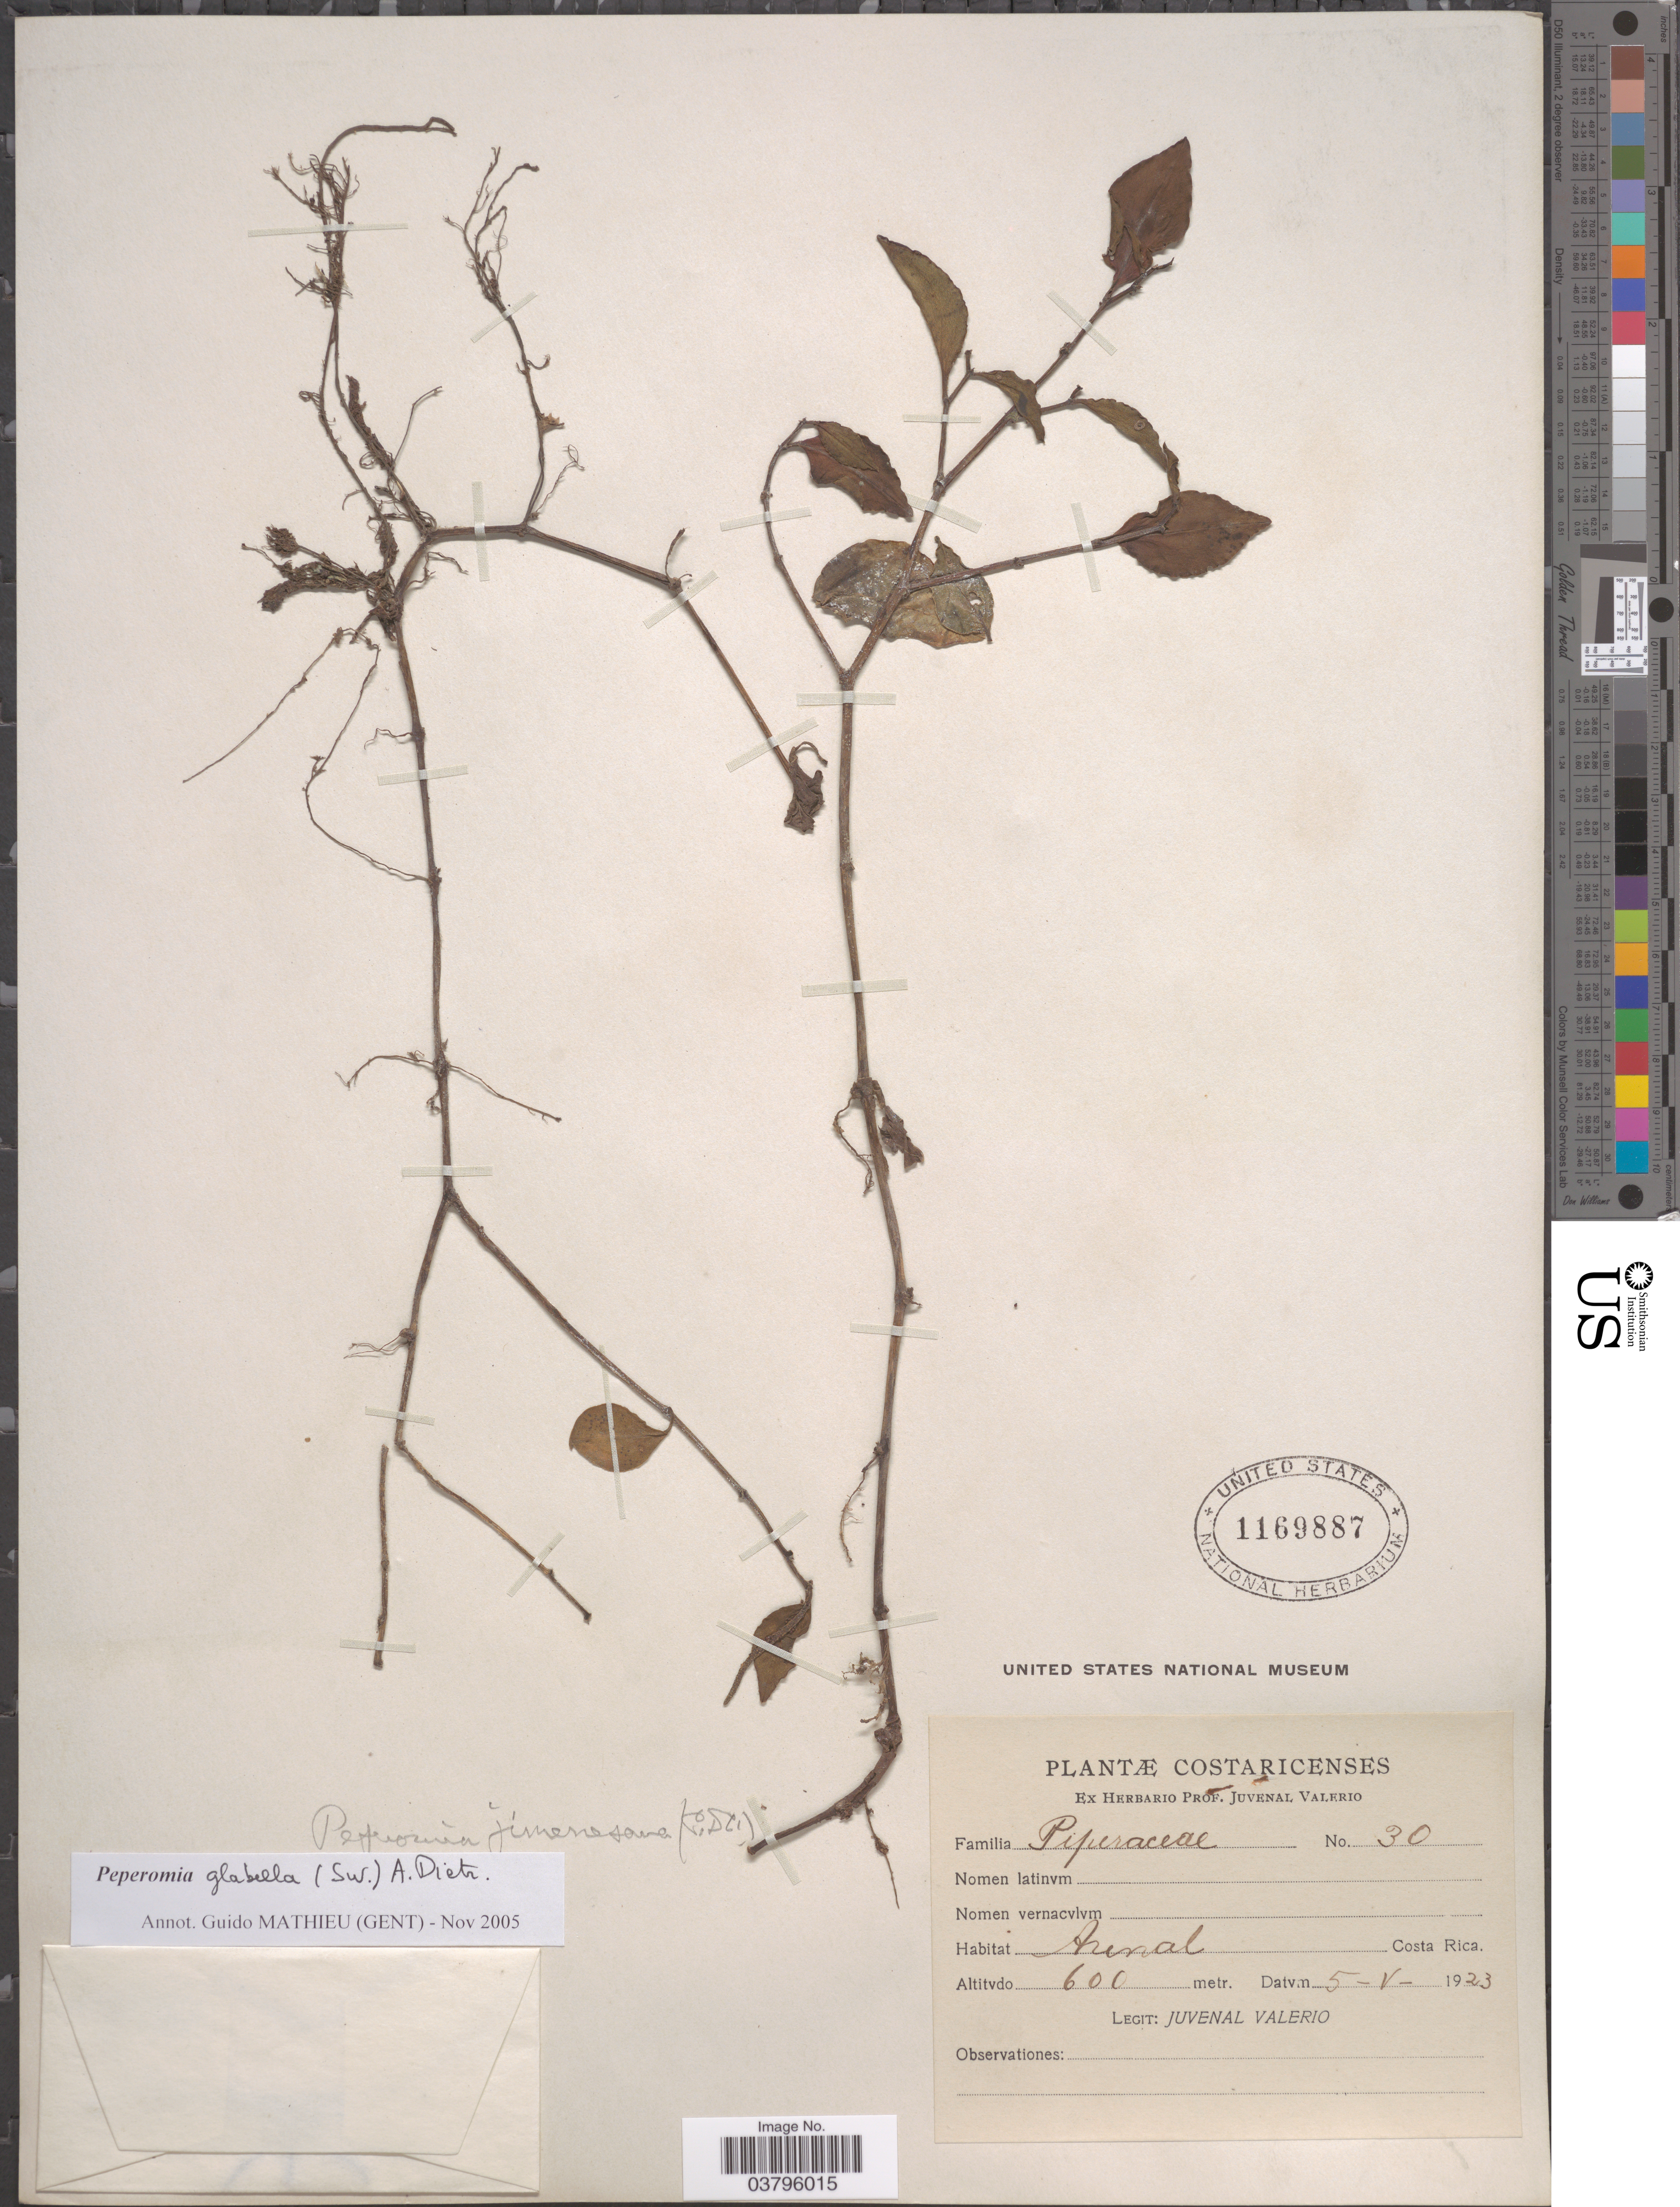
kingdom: Plantae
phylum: Tracheophyta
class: Magnoliopsida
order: Piperales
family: Piperaceae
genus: Peperomia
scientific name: Peperomia glabella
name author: (Sw.) A. Dietr.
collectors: J. Valerio R.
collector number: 30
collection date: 1923-05-05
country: Costa Rica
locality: Arenal.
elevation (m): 600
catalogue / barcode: US 1169887